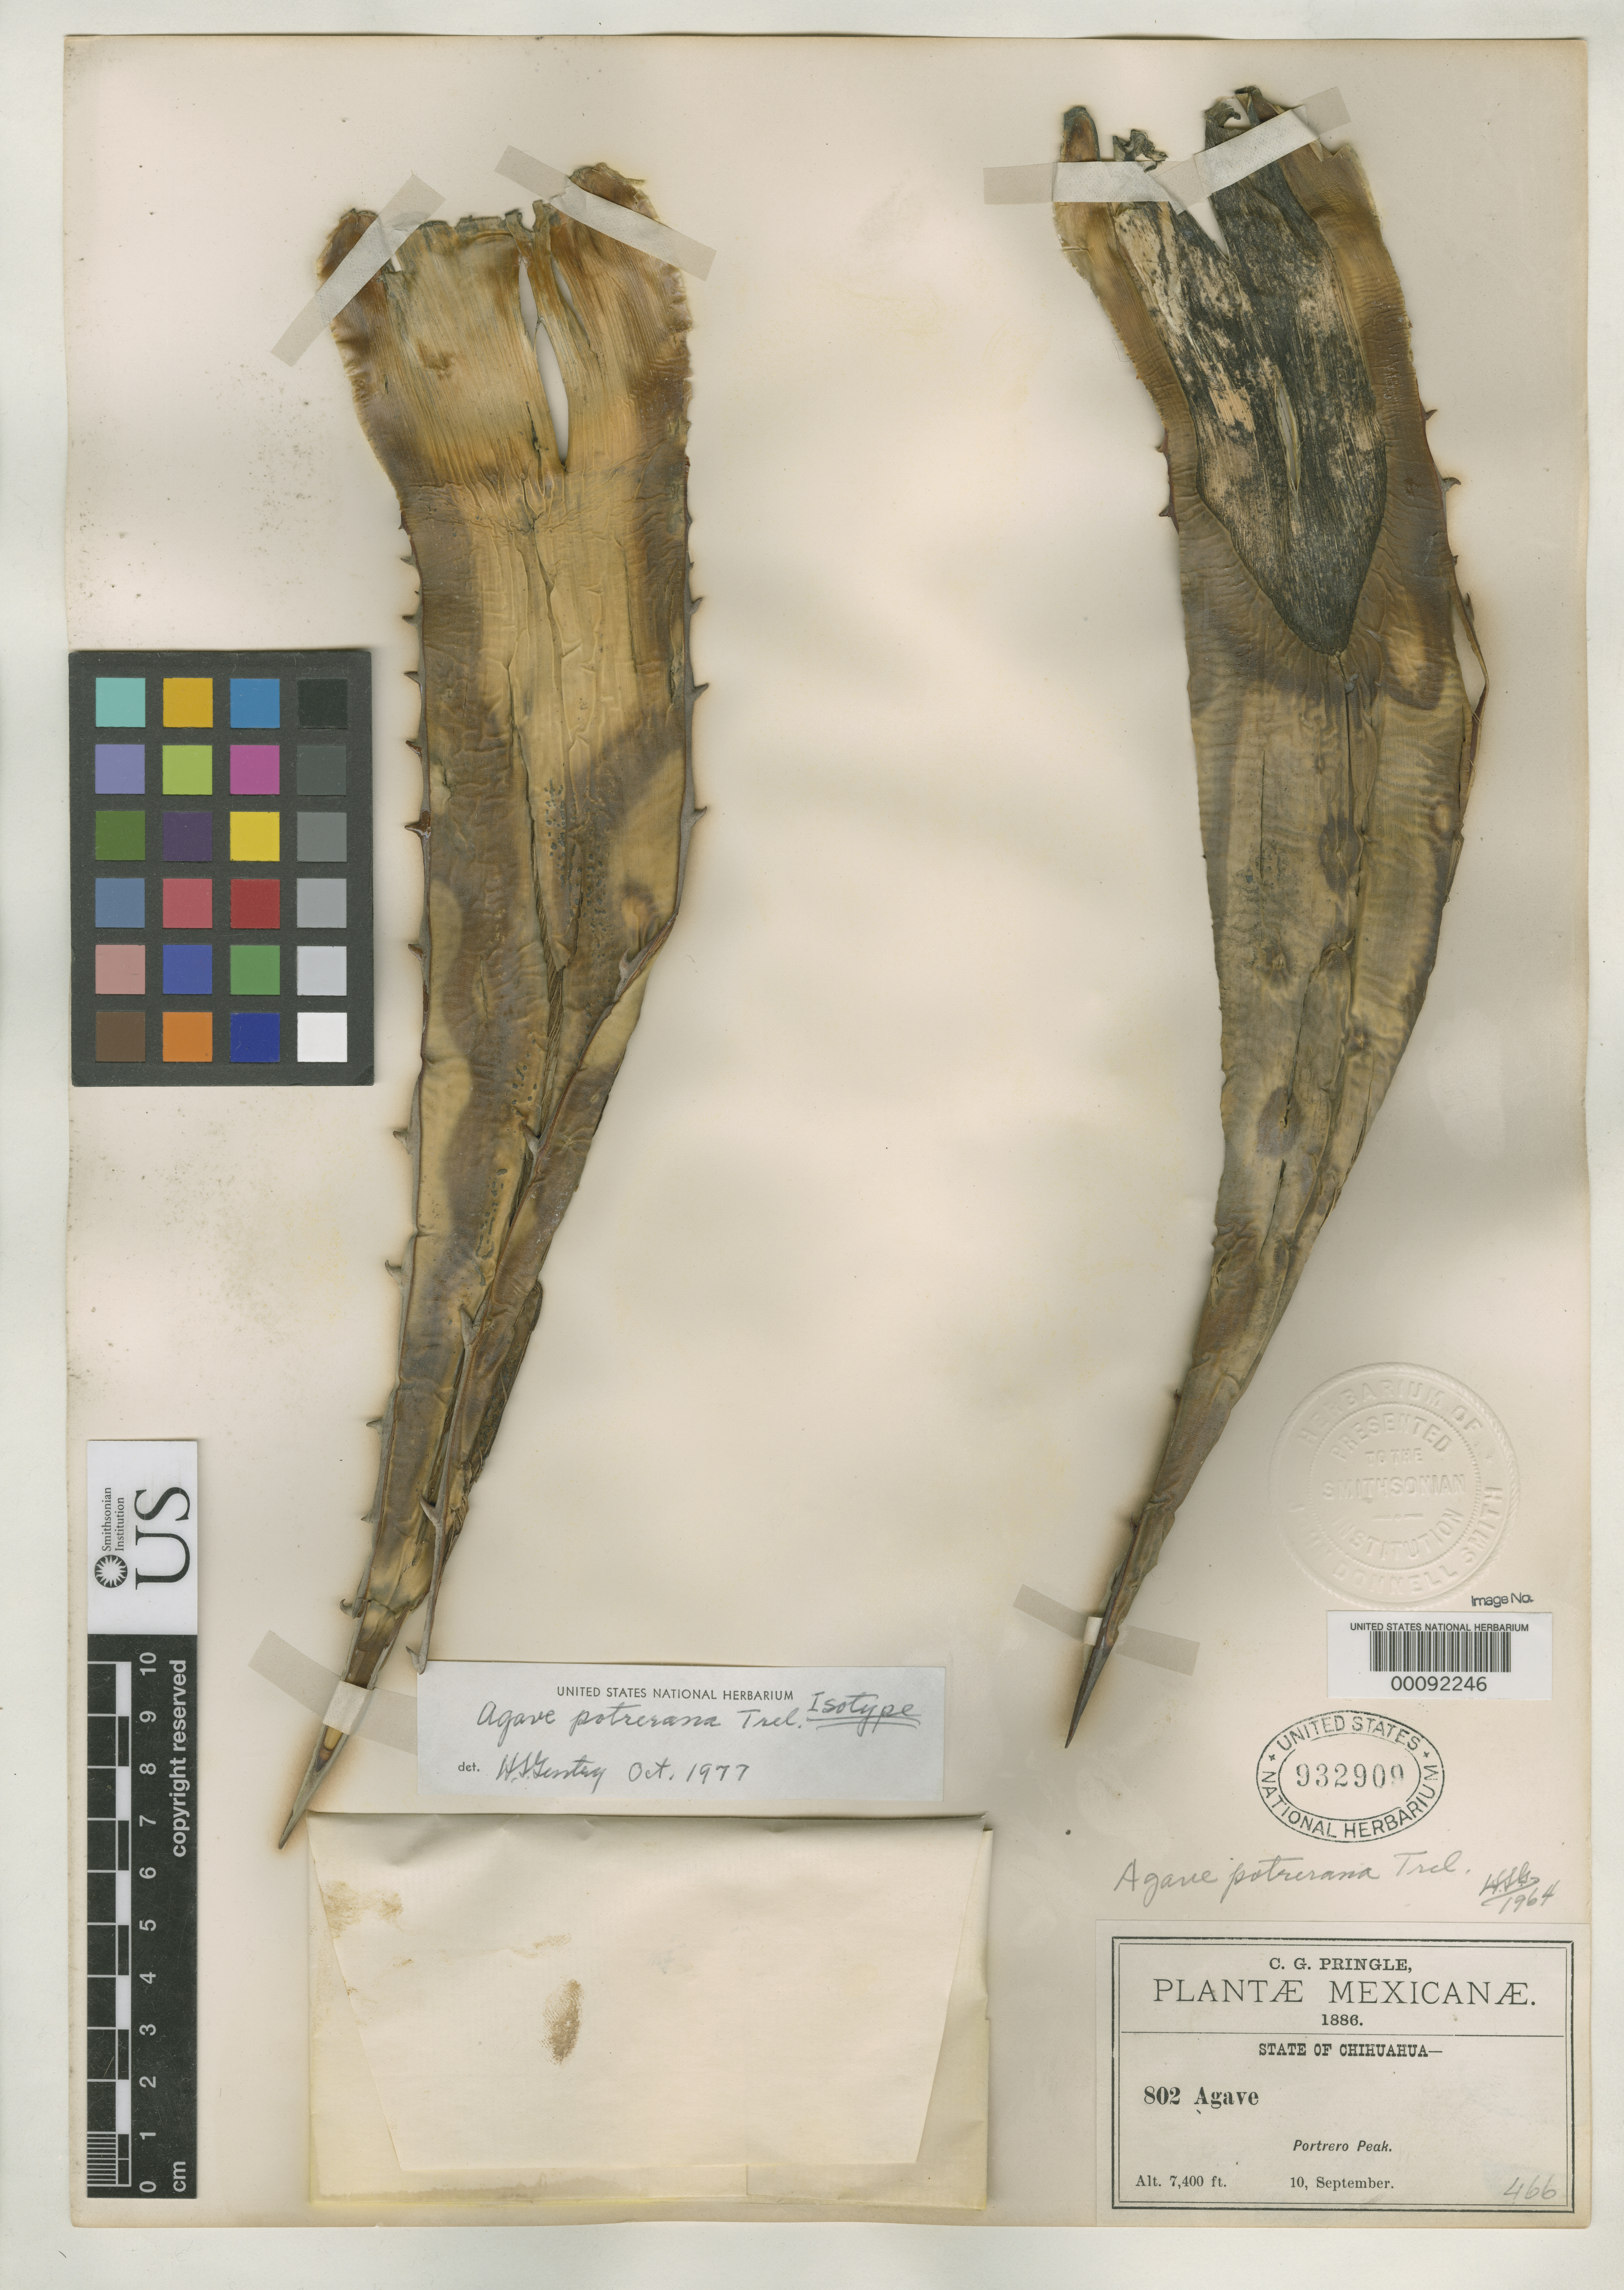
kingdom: Plantae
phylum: Tracheophyta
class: Liliopsida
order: Asparagales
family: Asparagaceae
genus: Agave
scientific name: Agave potrerana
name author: Trel. in Standl.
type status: Isotype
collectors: C. G. Pringle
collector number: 802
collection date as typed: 10 Sep 1886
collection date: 1886-09-10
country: Mexico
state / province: Chihuahua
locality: Potrero Peak.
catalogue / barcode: US 932909